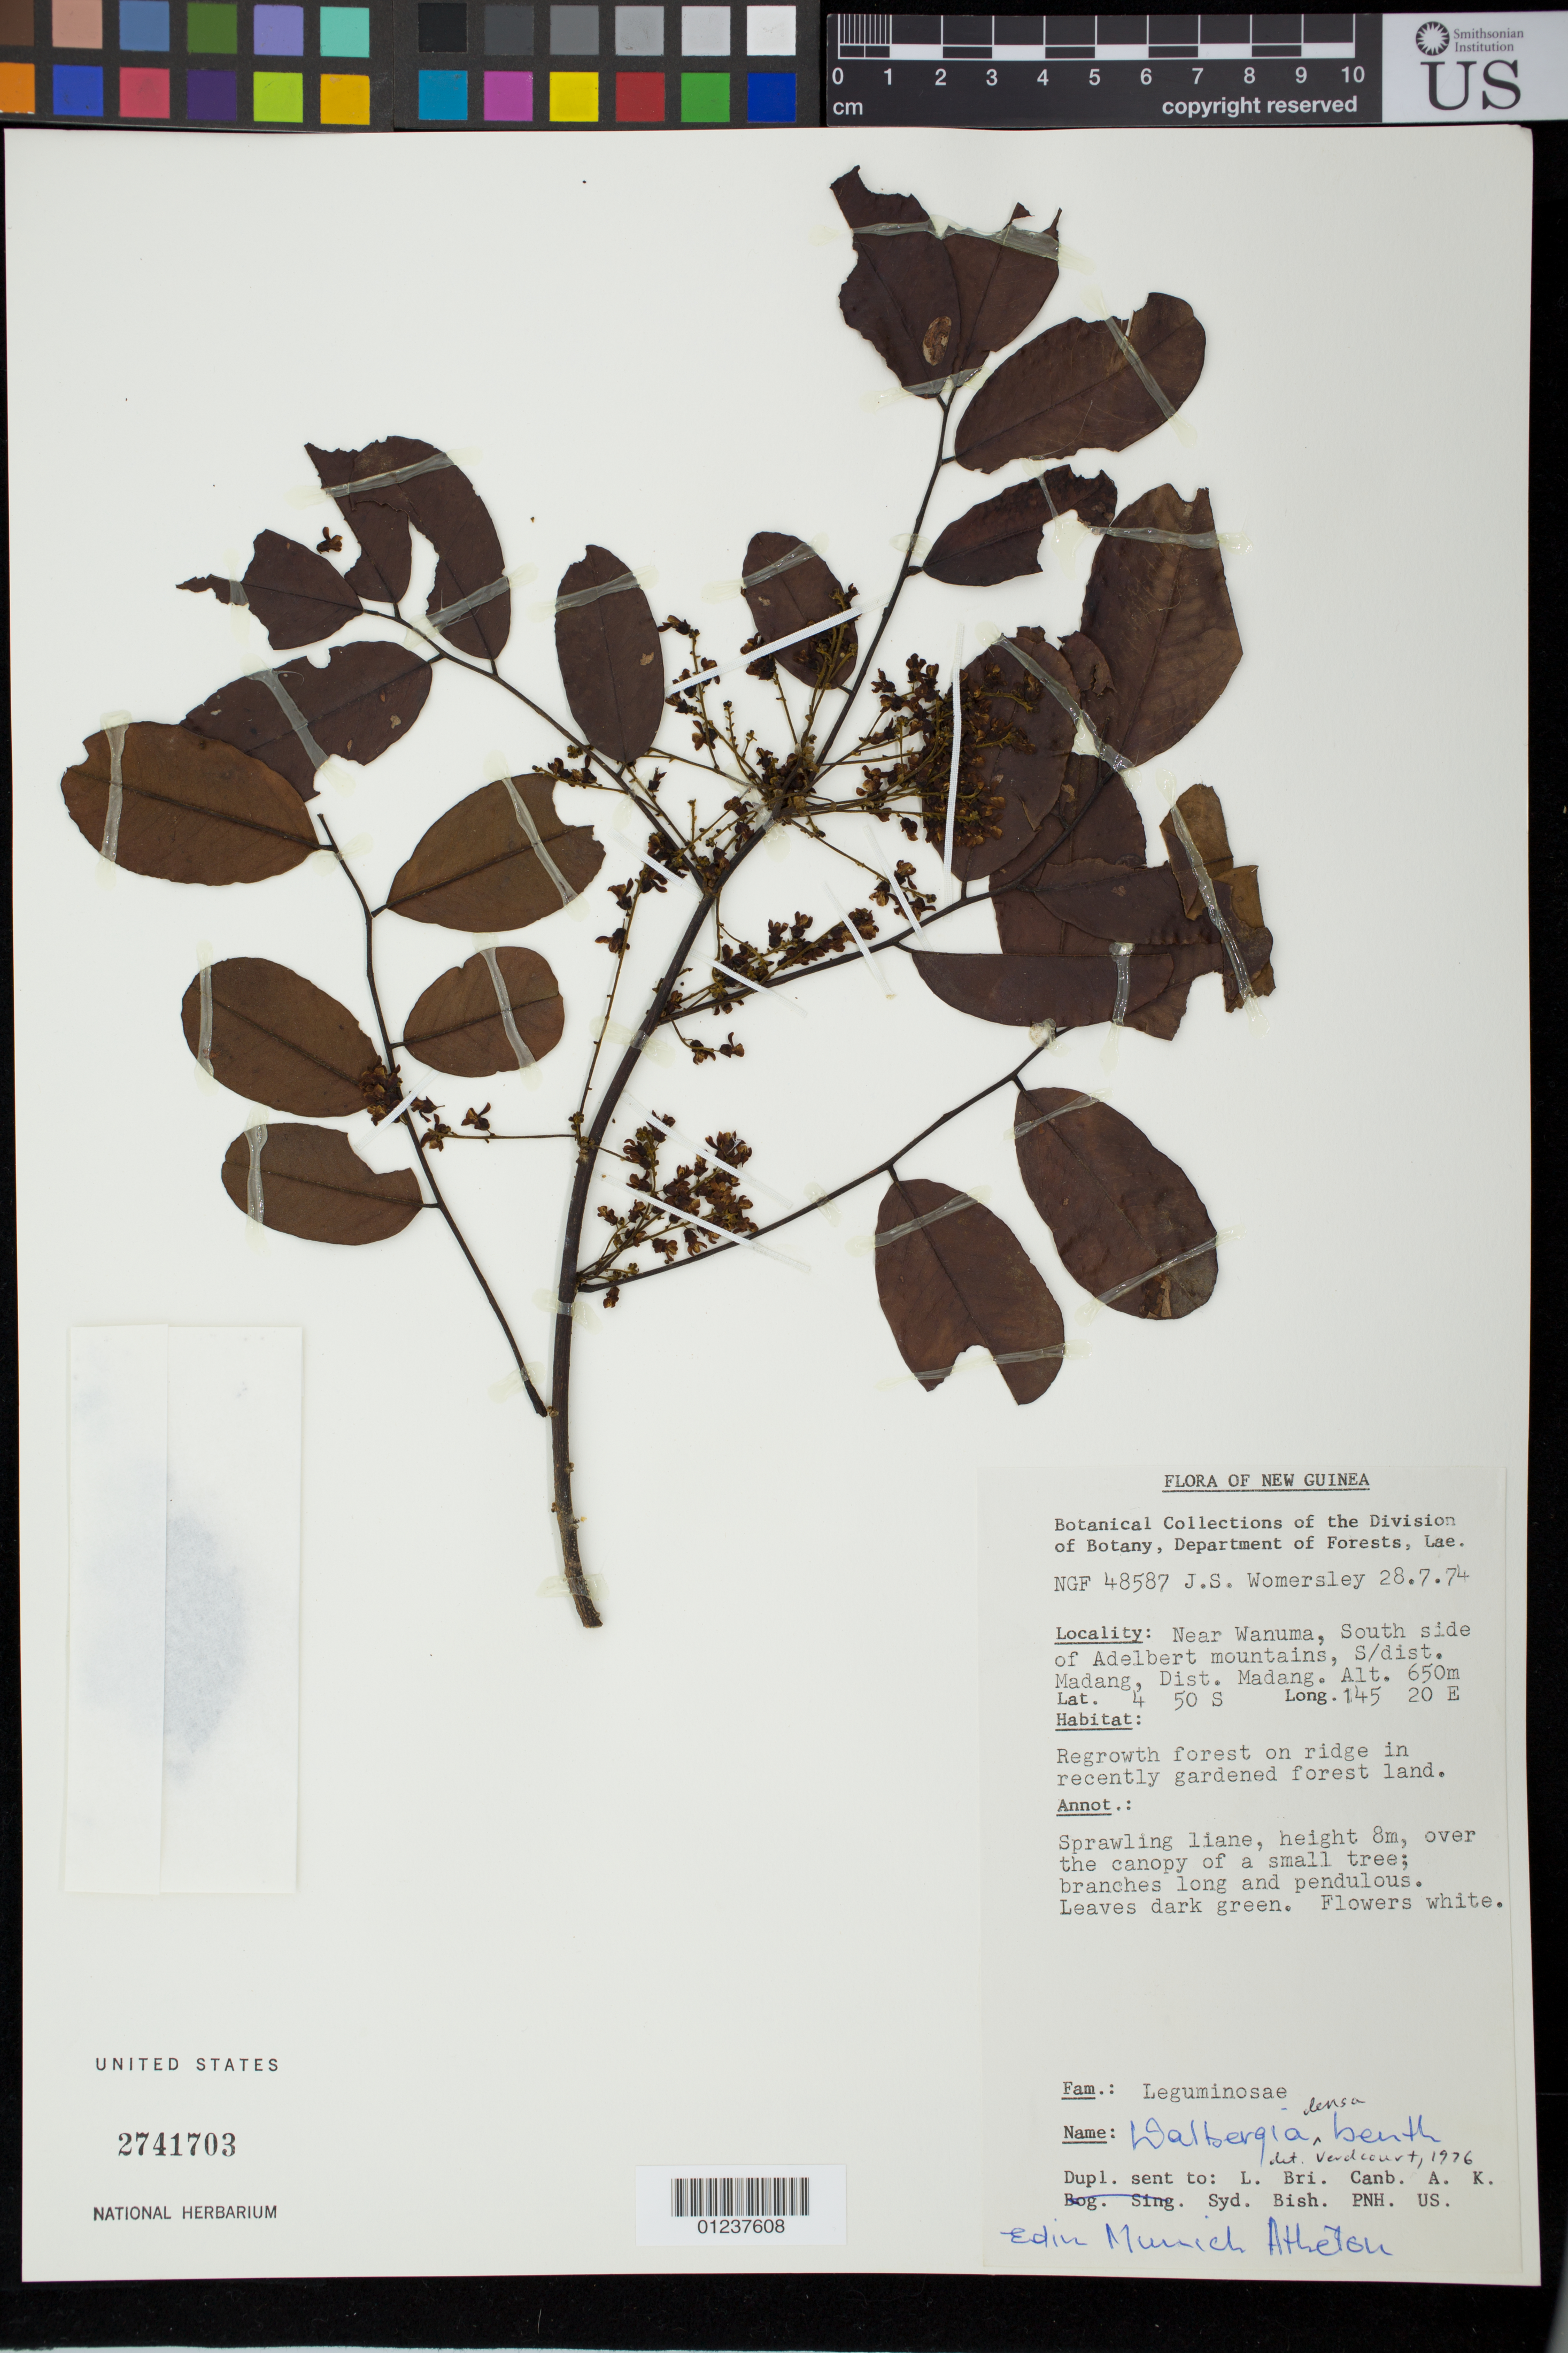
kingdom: Plantae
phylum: Tracheophyta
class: Magnoliopsida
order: Fabales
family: Fabaceae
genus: Dalbergia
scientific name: Dalbergia densa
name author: Benth.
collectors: J. S. Womersley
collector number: NGF 48587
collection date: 1974-07-28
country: Papua New Guinea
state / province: Madang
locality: Near Wanuma, South side of Adelbert mountains, Subdist. Madang. Regrowth forest on ridge in recently gardened forest land.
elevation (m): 650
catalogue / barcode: US 2741703